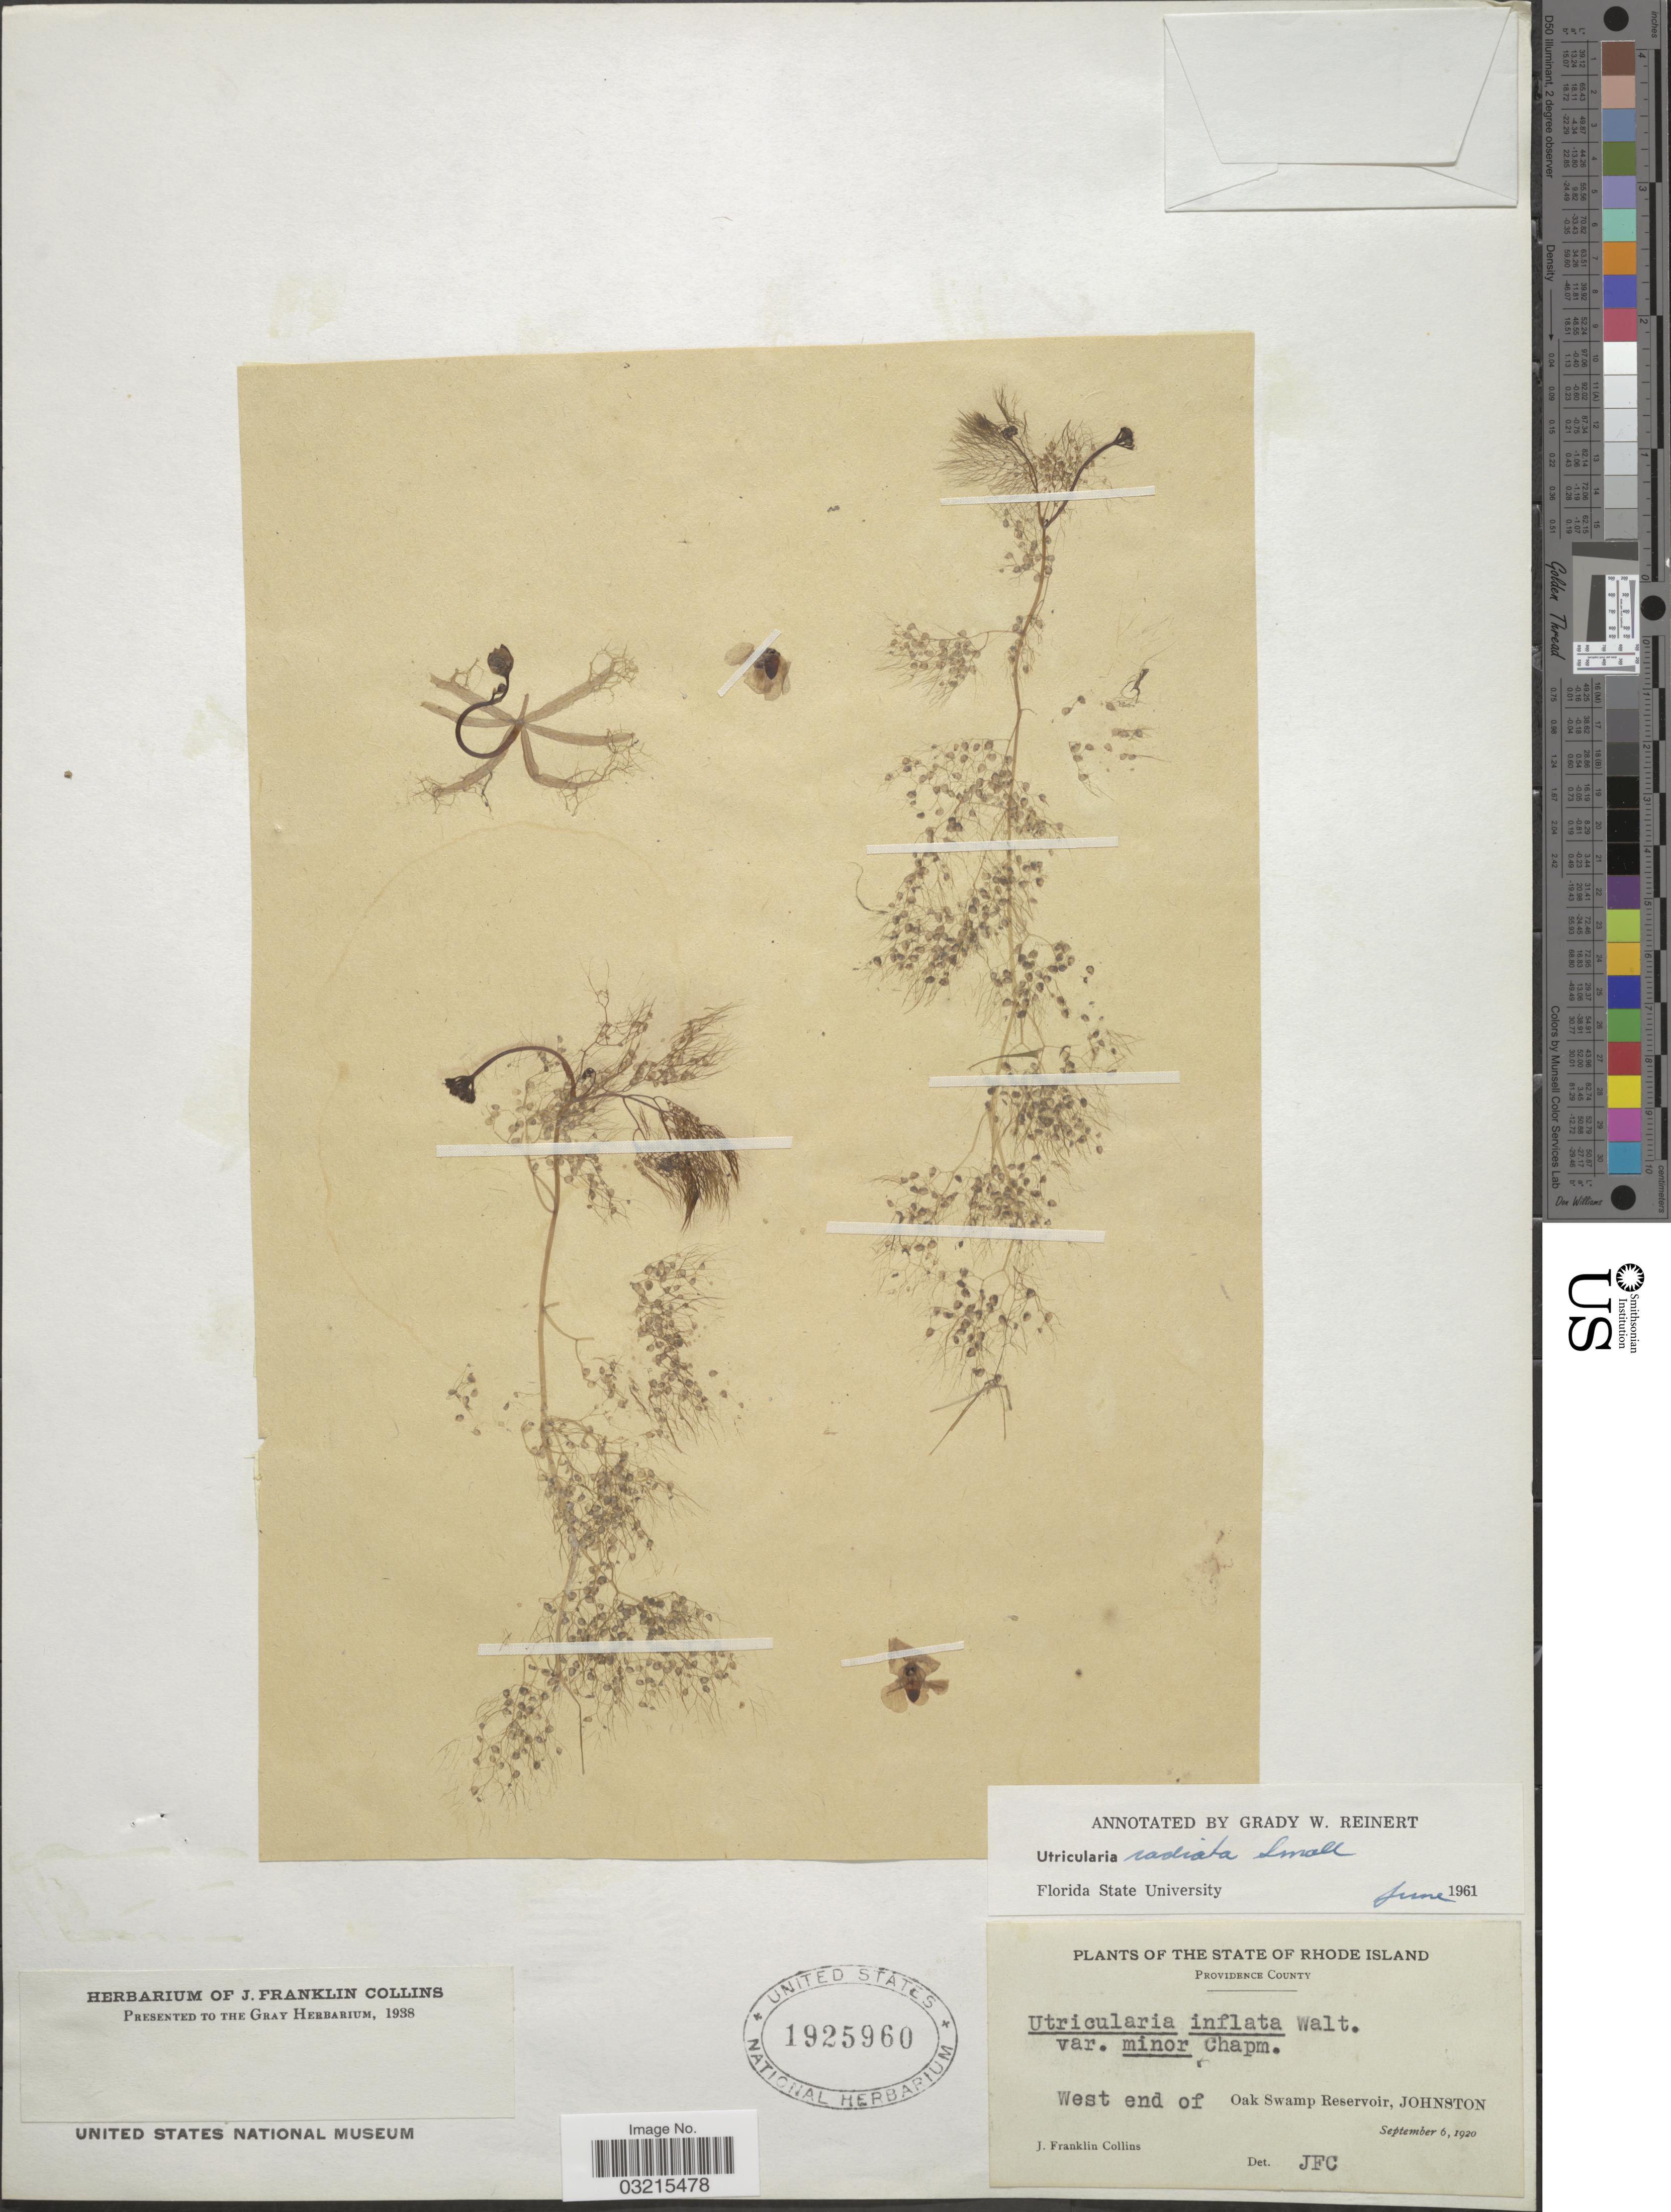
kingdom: Plantae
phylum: Tracheophyta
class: Magnoliopsida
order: Lamiales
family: Lentibulariaceae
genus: Utricularia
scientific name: Utricularia radiata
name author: Small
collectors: J. Collins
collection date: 1920-09-06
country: United States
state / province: Rhode Island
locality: Providence County. West end of Oak Swamp Reservoir, Johnston.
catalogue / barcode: US 1925960